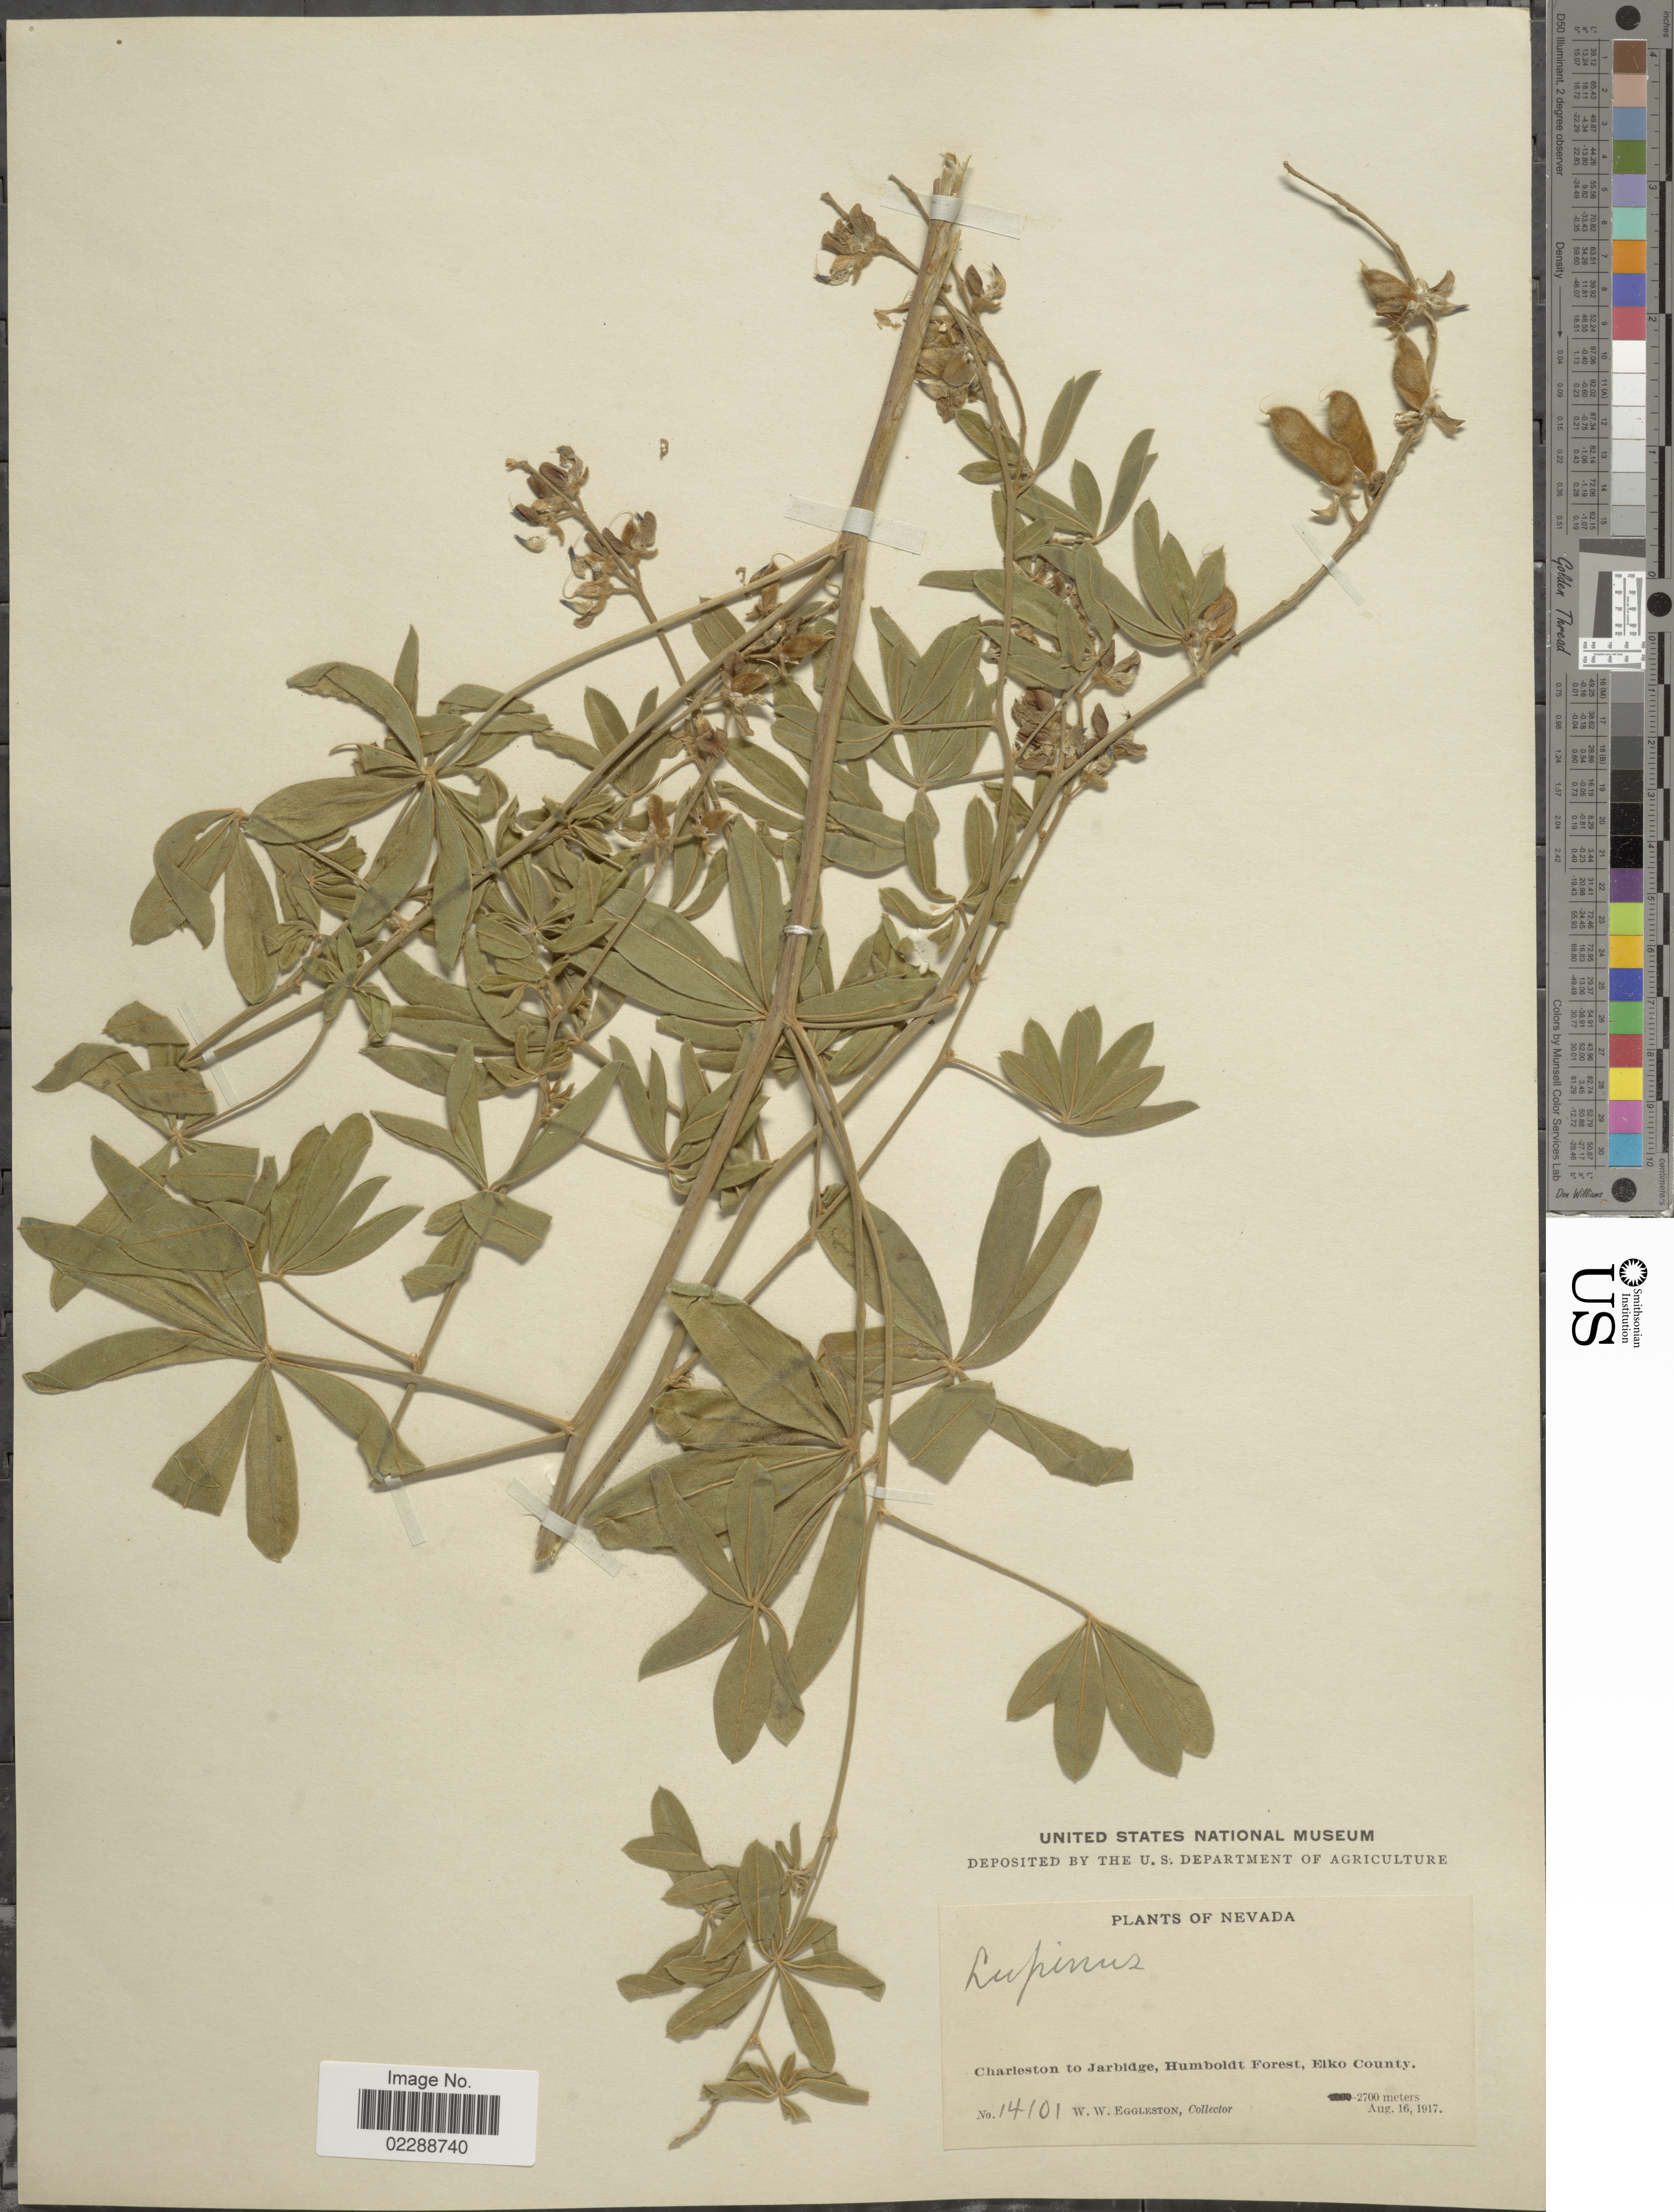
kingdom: Plantae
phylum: Tracheophyta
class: Magnoliopsida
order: Fabales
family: Fabaceae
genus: Lupinus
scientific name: Lupinus sp.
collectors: W. W. Eggleston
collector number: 14101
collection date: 1917-08-16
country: United States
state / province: Nevada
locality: Charleston to Jarbidge, Humboldt Forest, Elko County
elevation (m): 2700